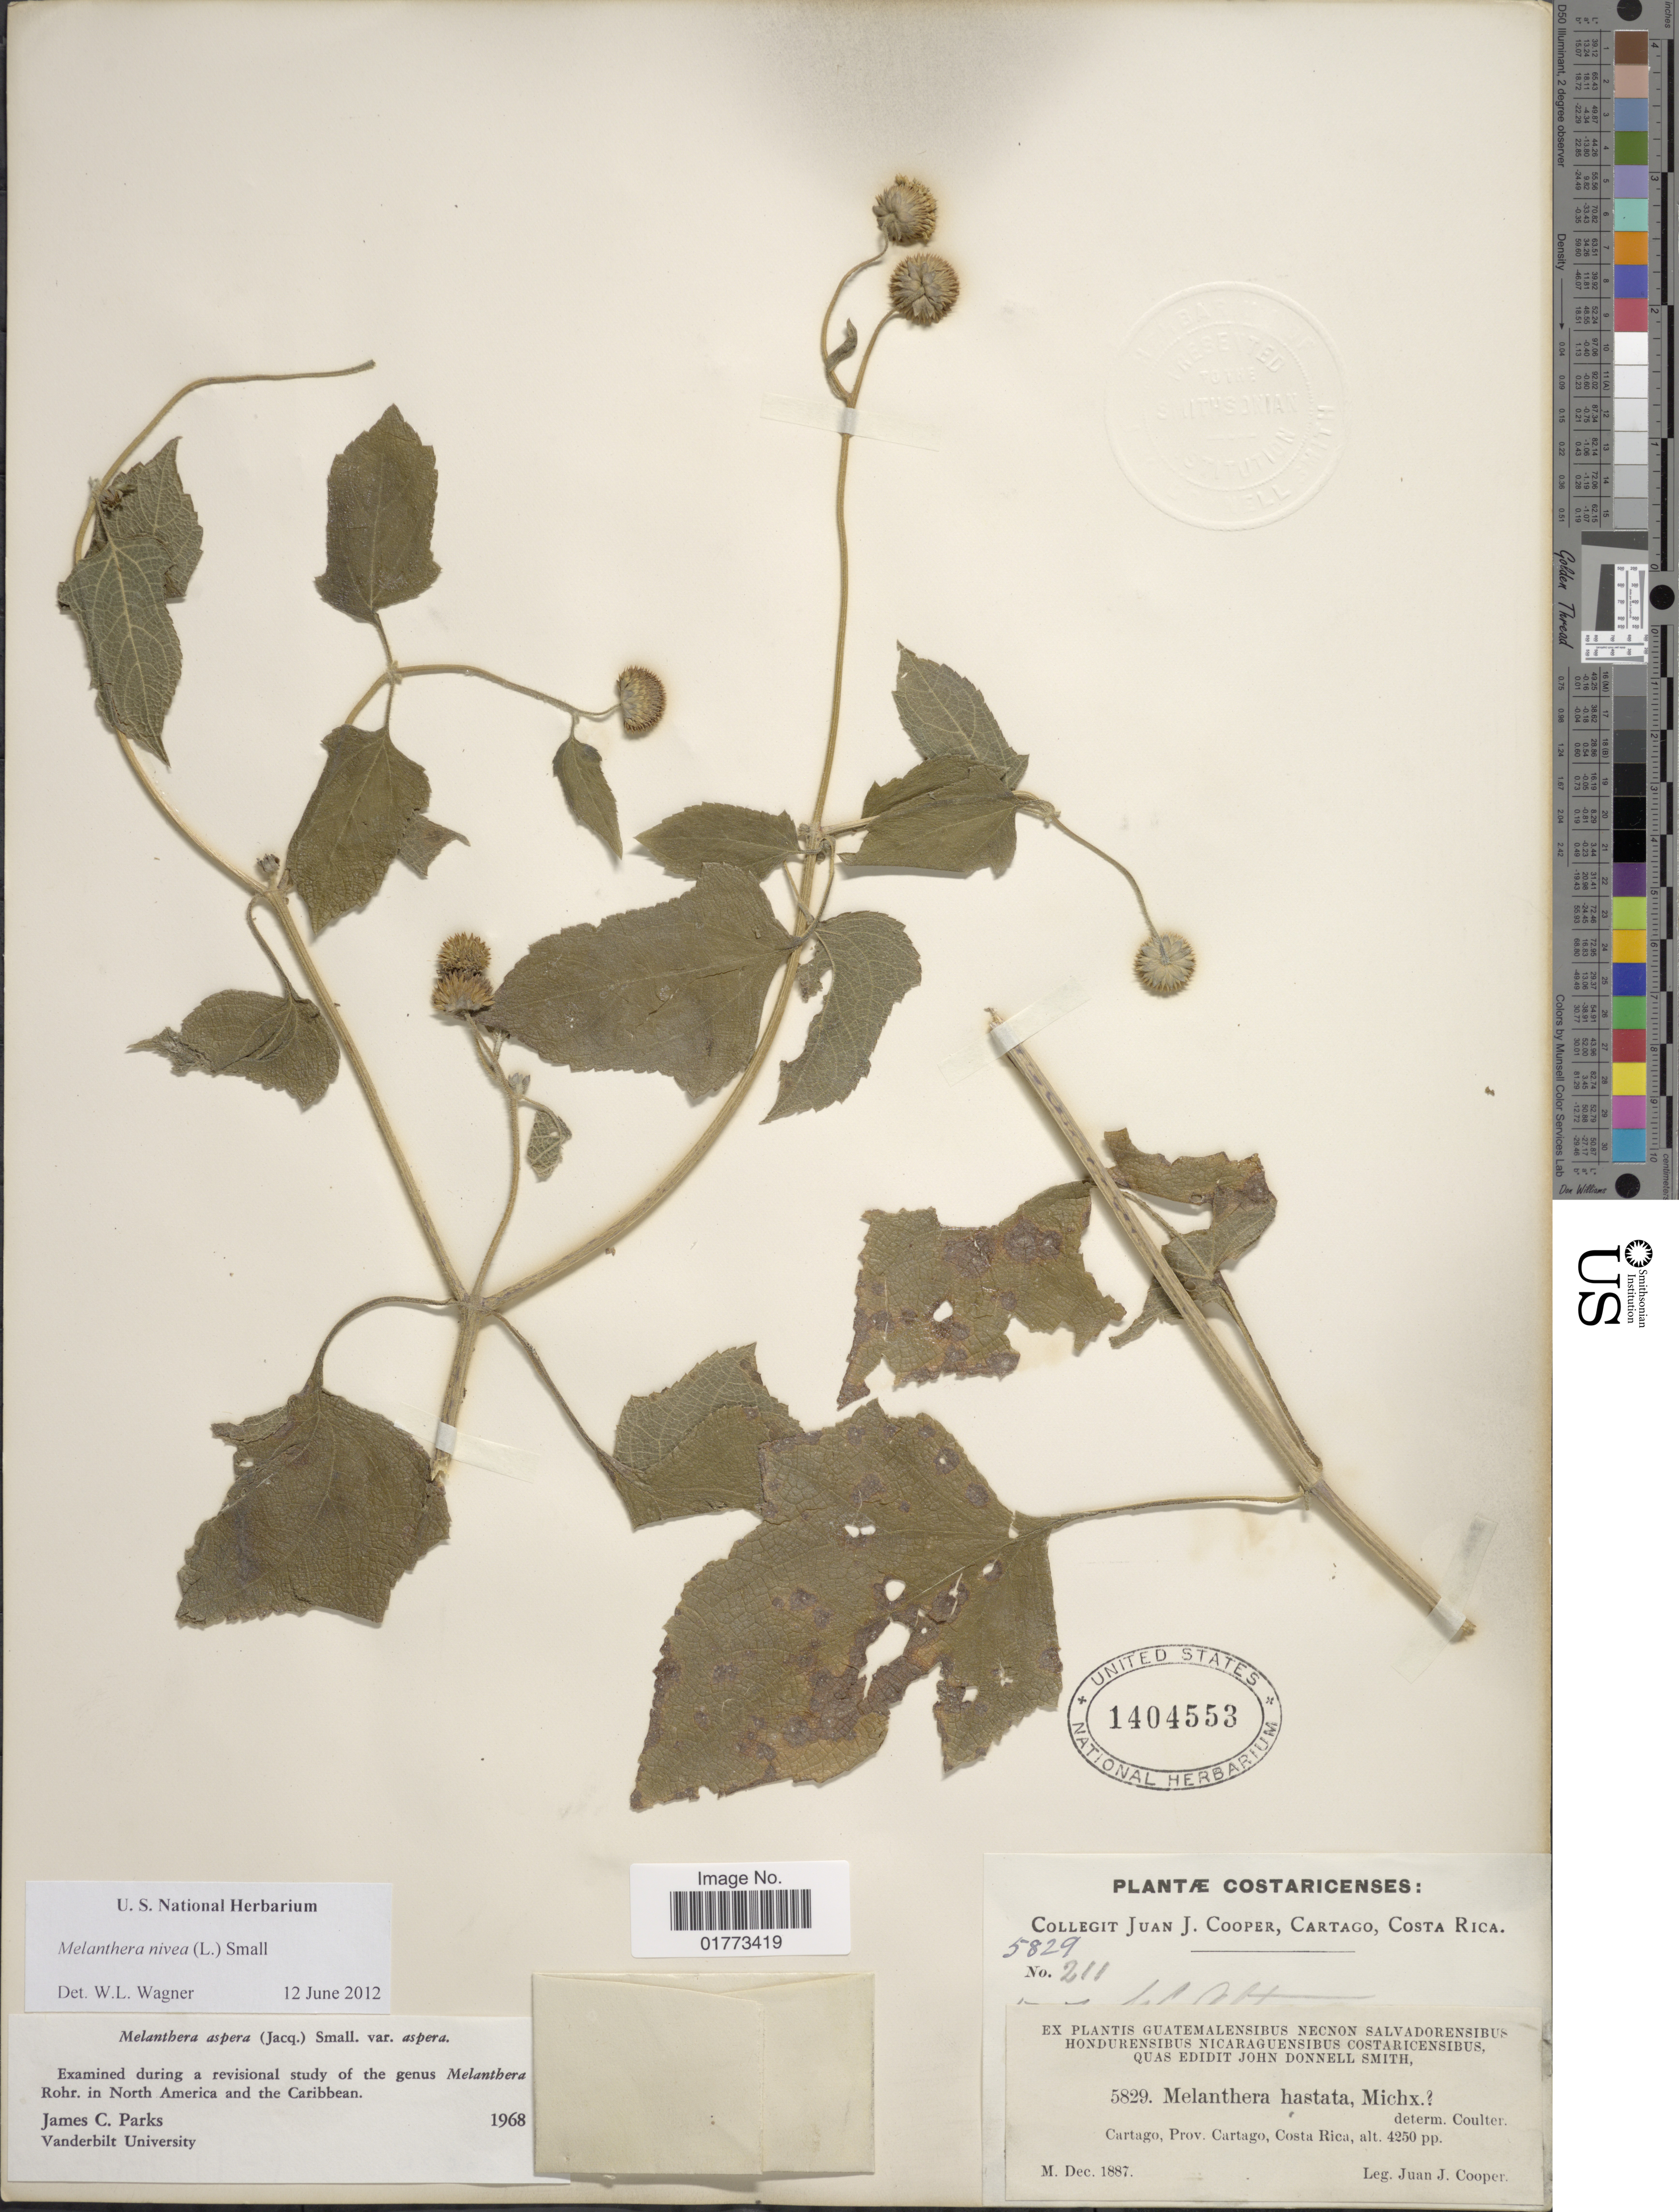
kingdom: Plantae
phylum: Tracheophyta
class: Magnoliopsida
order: Asterales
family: Asteraceae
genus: Melanthera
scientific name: Melanthera nivea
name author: (L.) Small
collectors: J. J. Cooper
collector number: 5829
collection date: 1887-12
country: Costa Rica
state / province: Cartago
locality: Cartago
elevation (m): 1295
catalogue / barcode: US 1404553